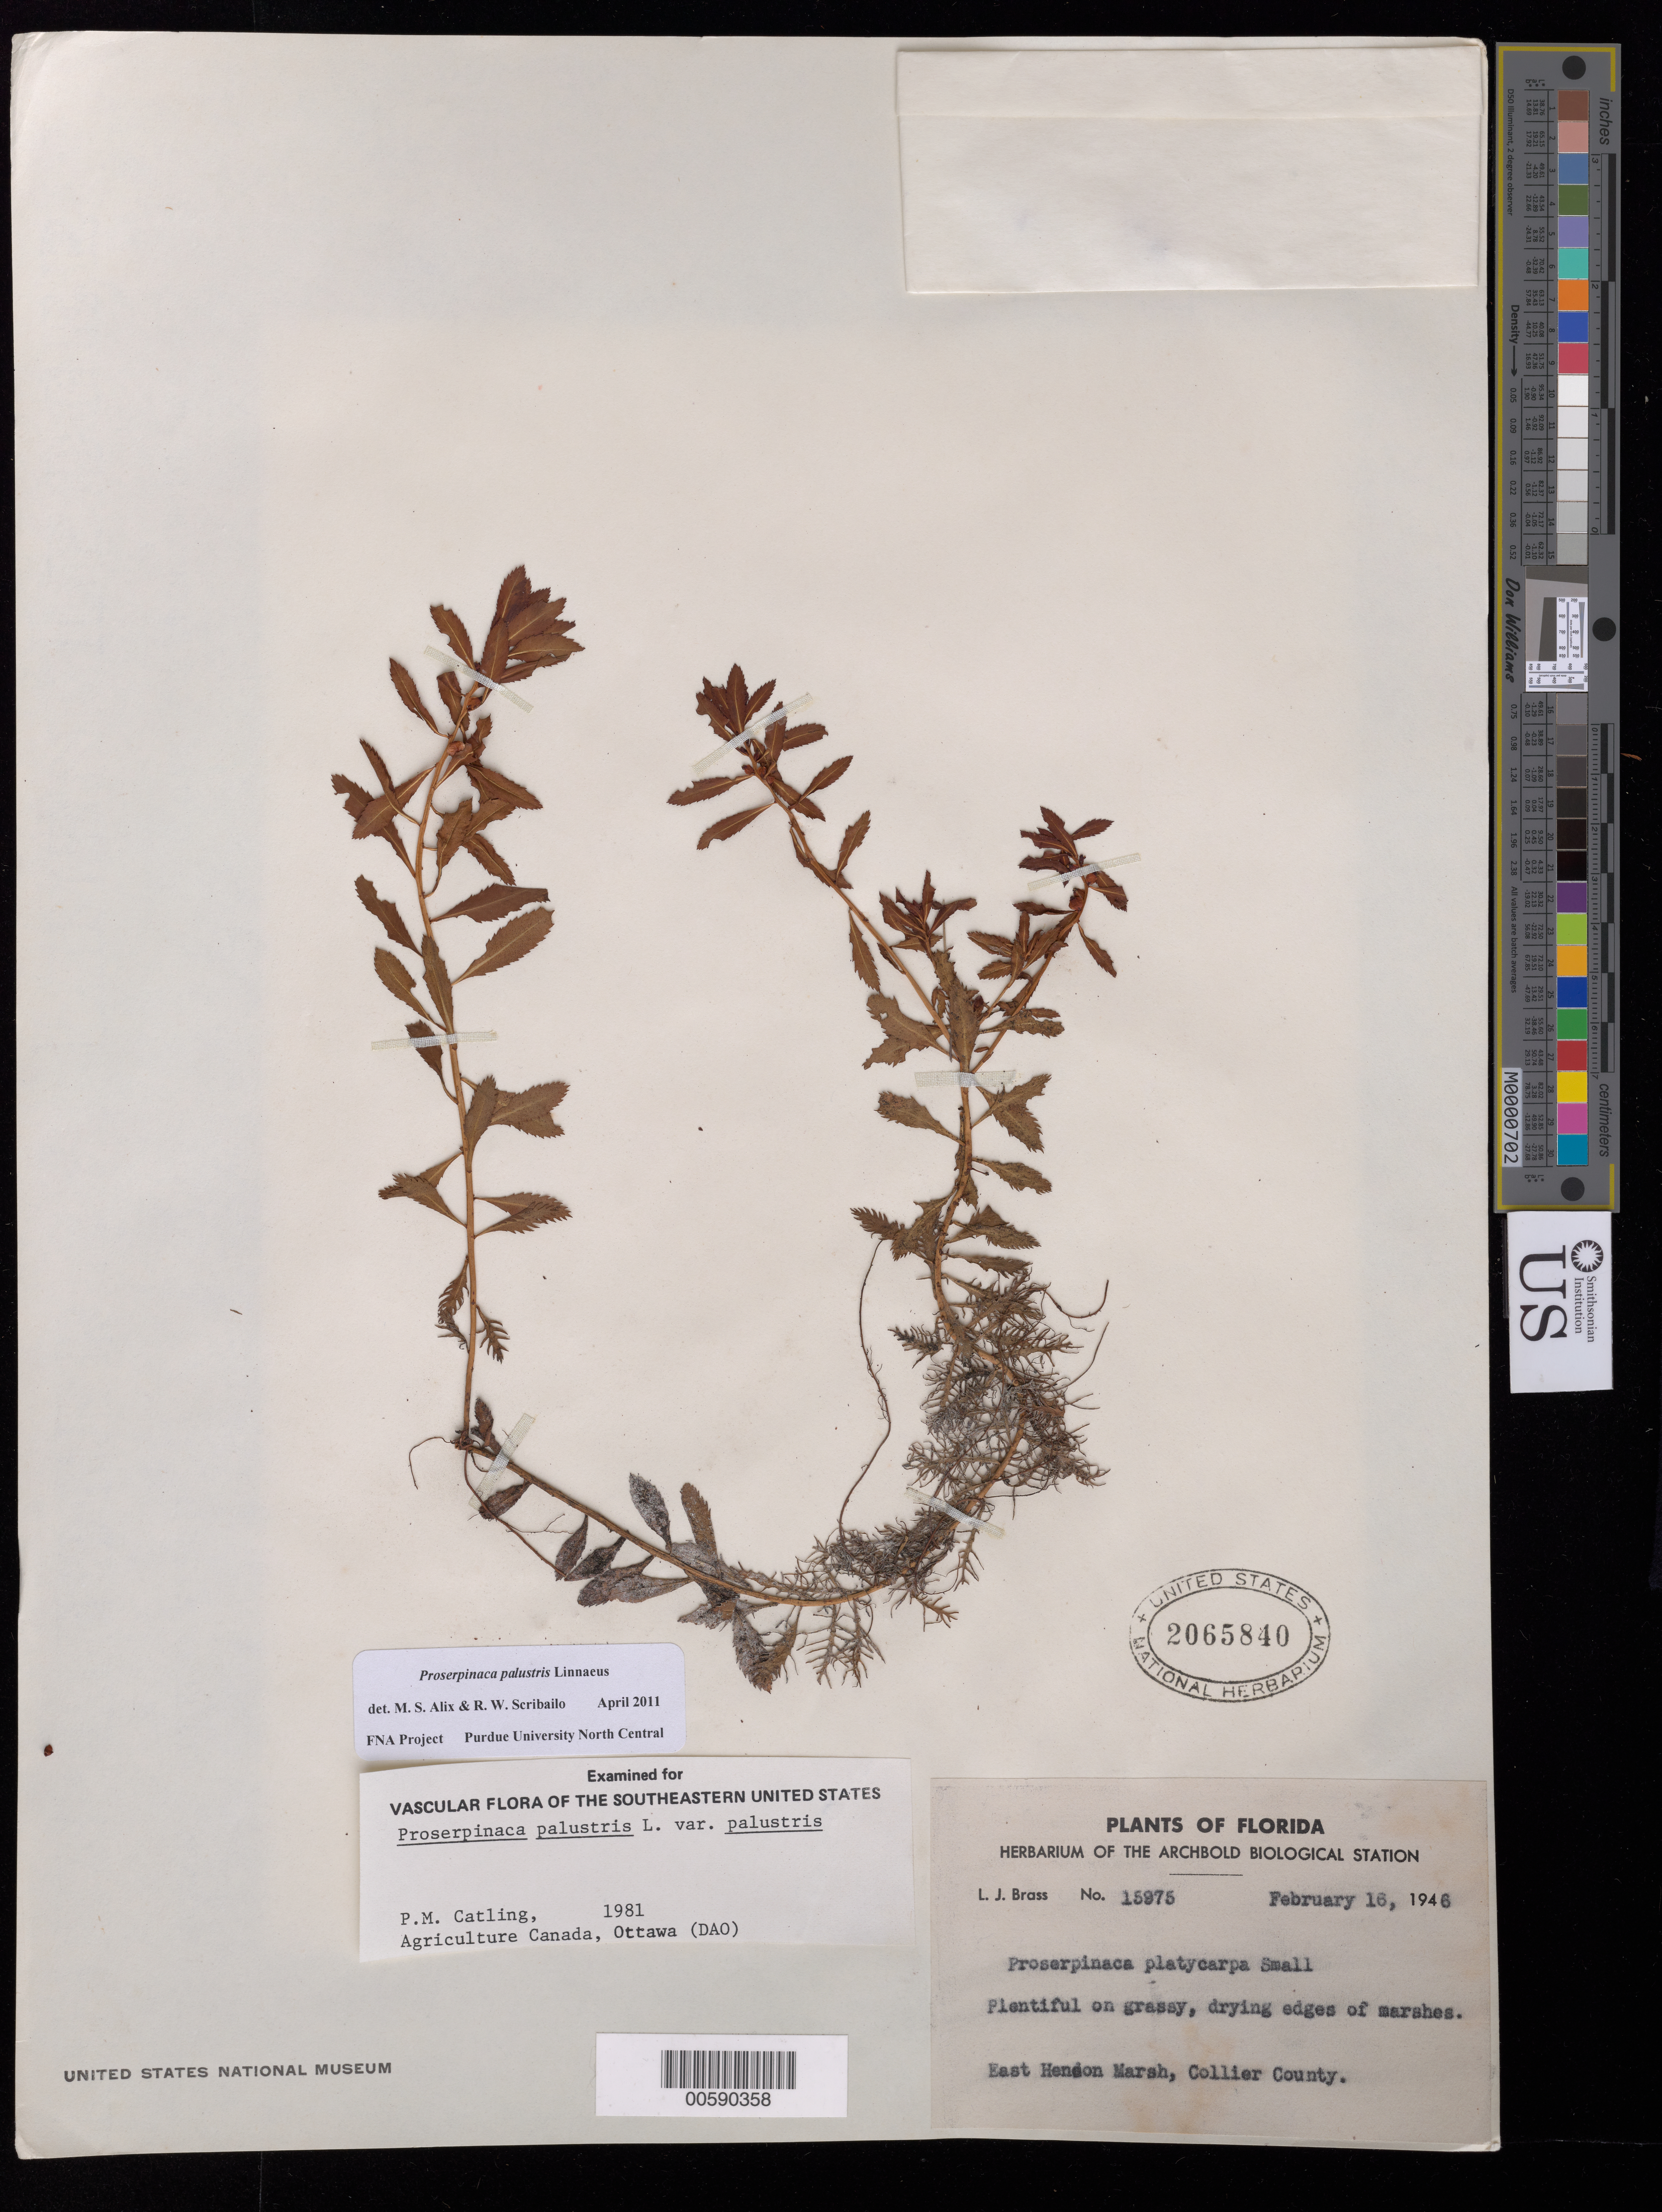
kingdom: Plantae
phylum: Tracheophyta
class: Magnoliopsida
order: Saxifragales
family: Haloragaceae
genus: Proserpinaca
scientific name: Proserpinaca palustris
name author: L.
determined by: Scribailo, R. W.; Alix, M. S.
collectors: L. J. Brass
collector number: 15975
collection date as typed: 16 Feb 1946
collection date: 1946-02-16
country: United States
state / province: Florida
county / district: Collier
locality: East Henson Marsh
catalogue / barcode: US 2065840